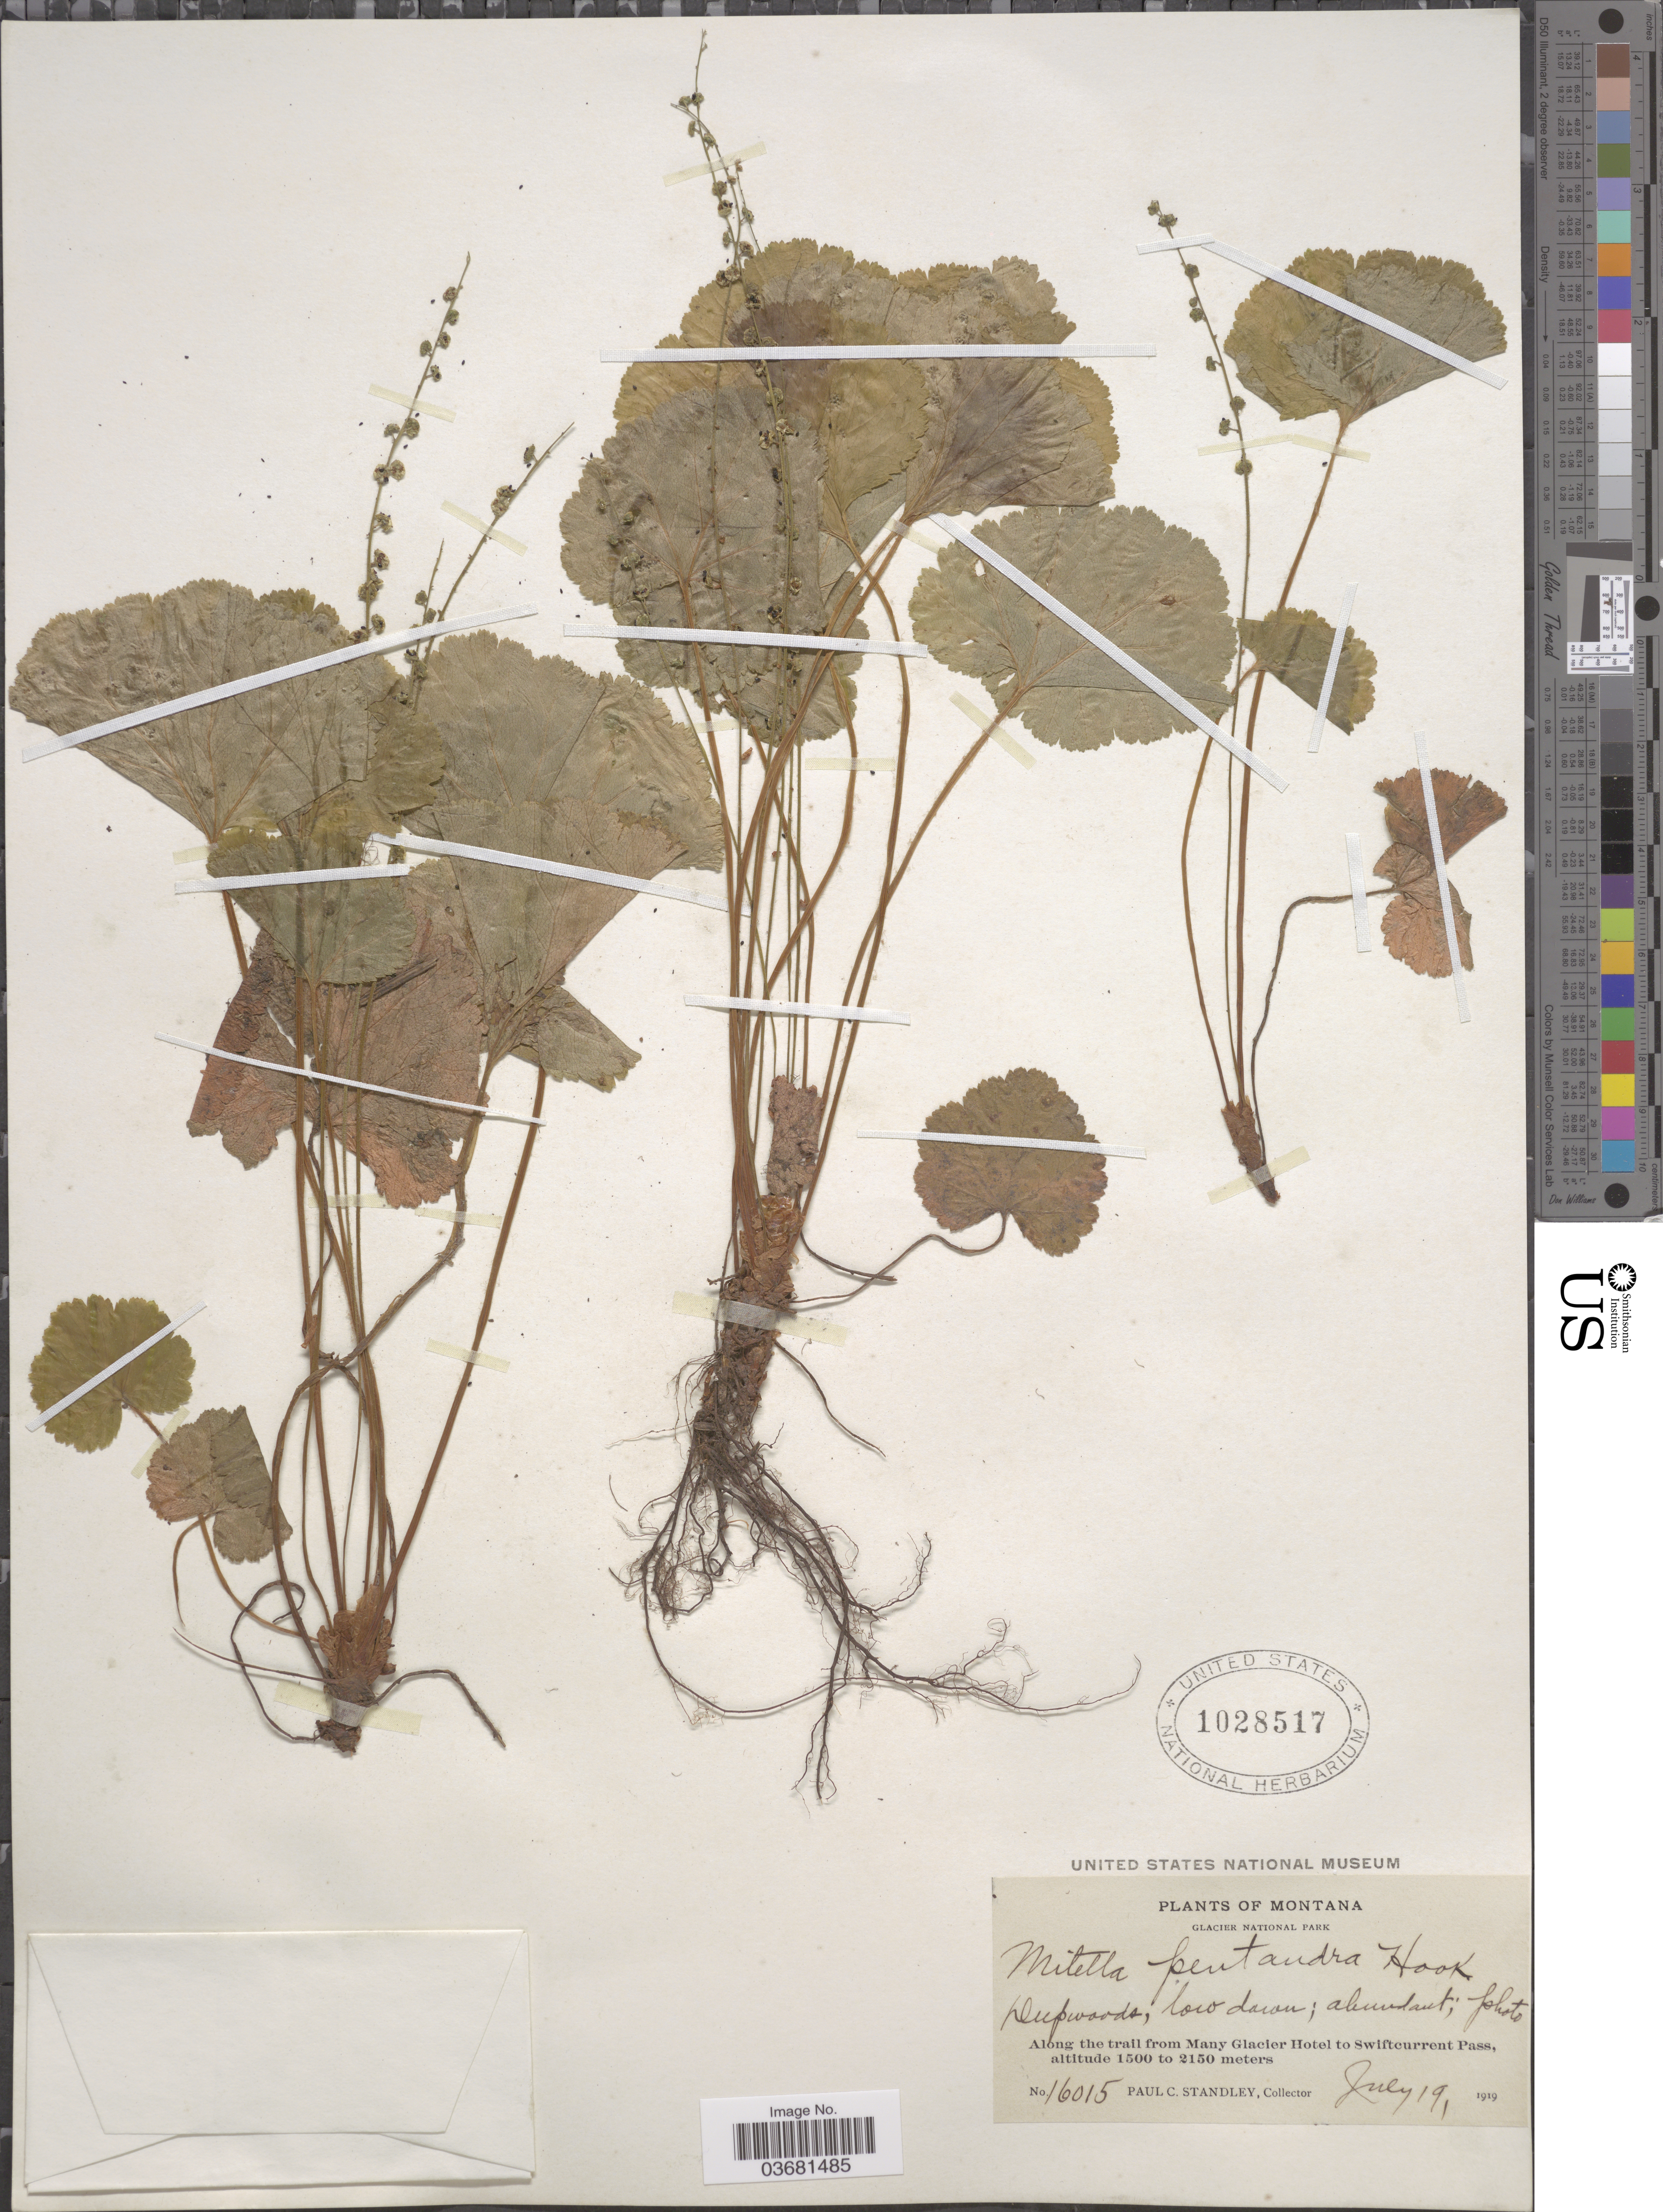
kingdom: Plantae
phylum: Tracheophyta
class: Magnoliopsida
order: Saxifragales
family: Saxifragaceae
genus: Mitella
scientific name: Mitella pentandra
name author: Hook.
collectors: P. C. Standley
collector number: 16015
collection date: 1919-07-19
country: United States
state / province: Montana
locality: Glacier National Park. Along the trail from Many Glacier Hotel to Swiftcurrent Pass.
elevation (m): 1500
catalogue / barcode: US 1028517